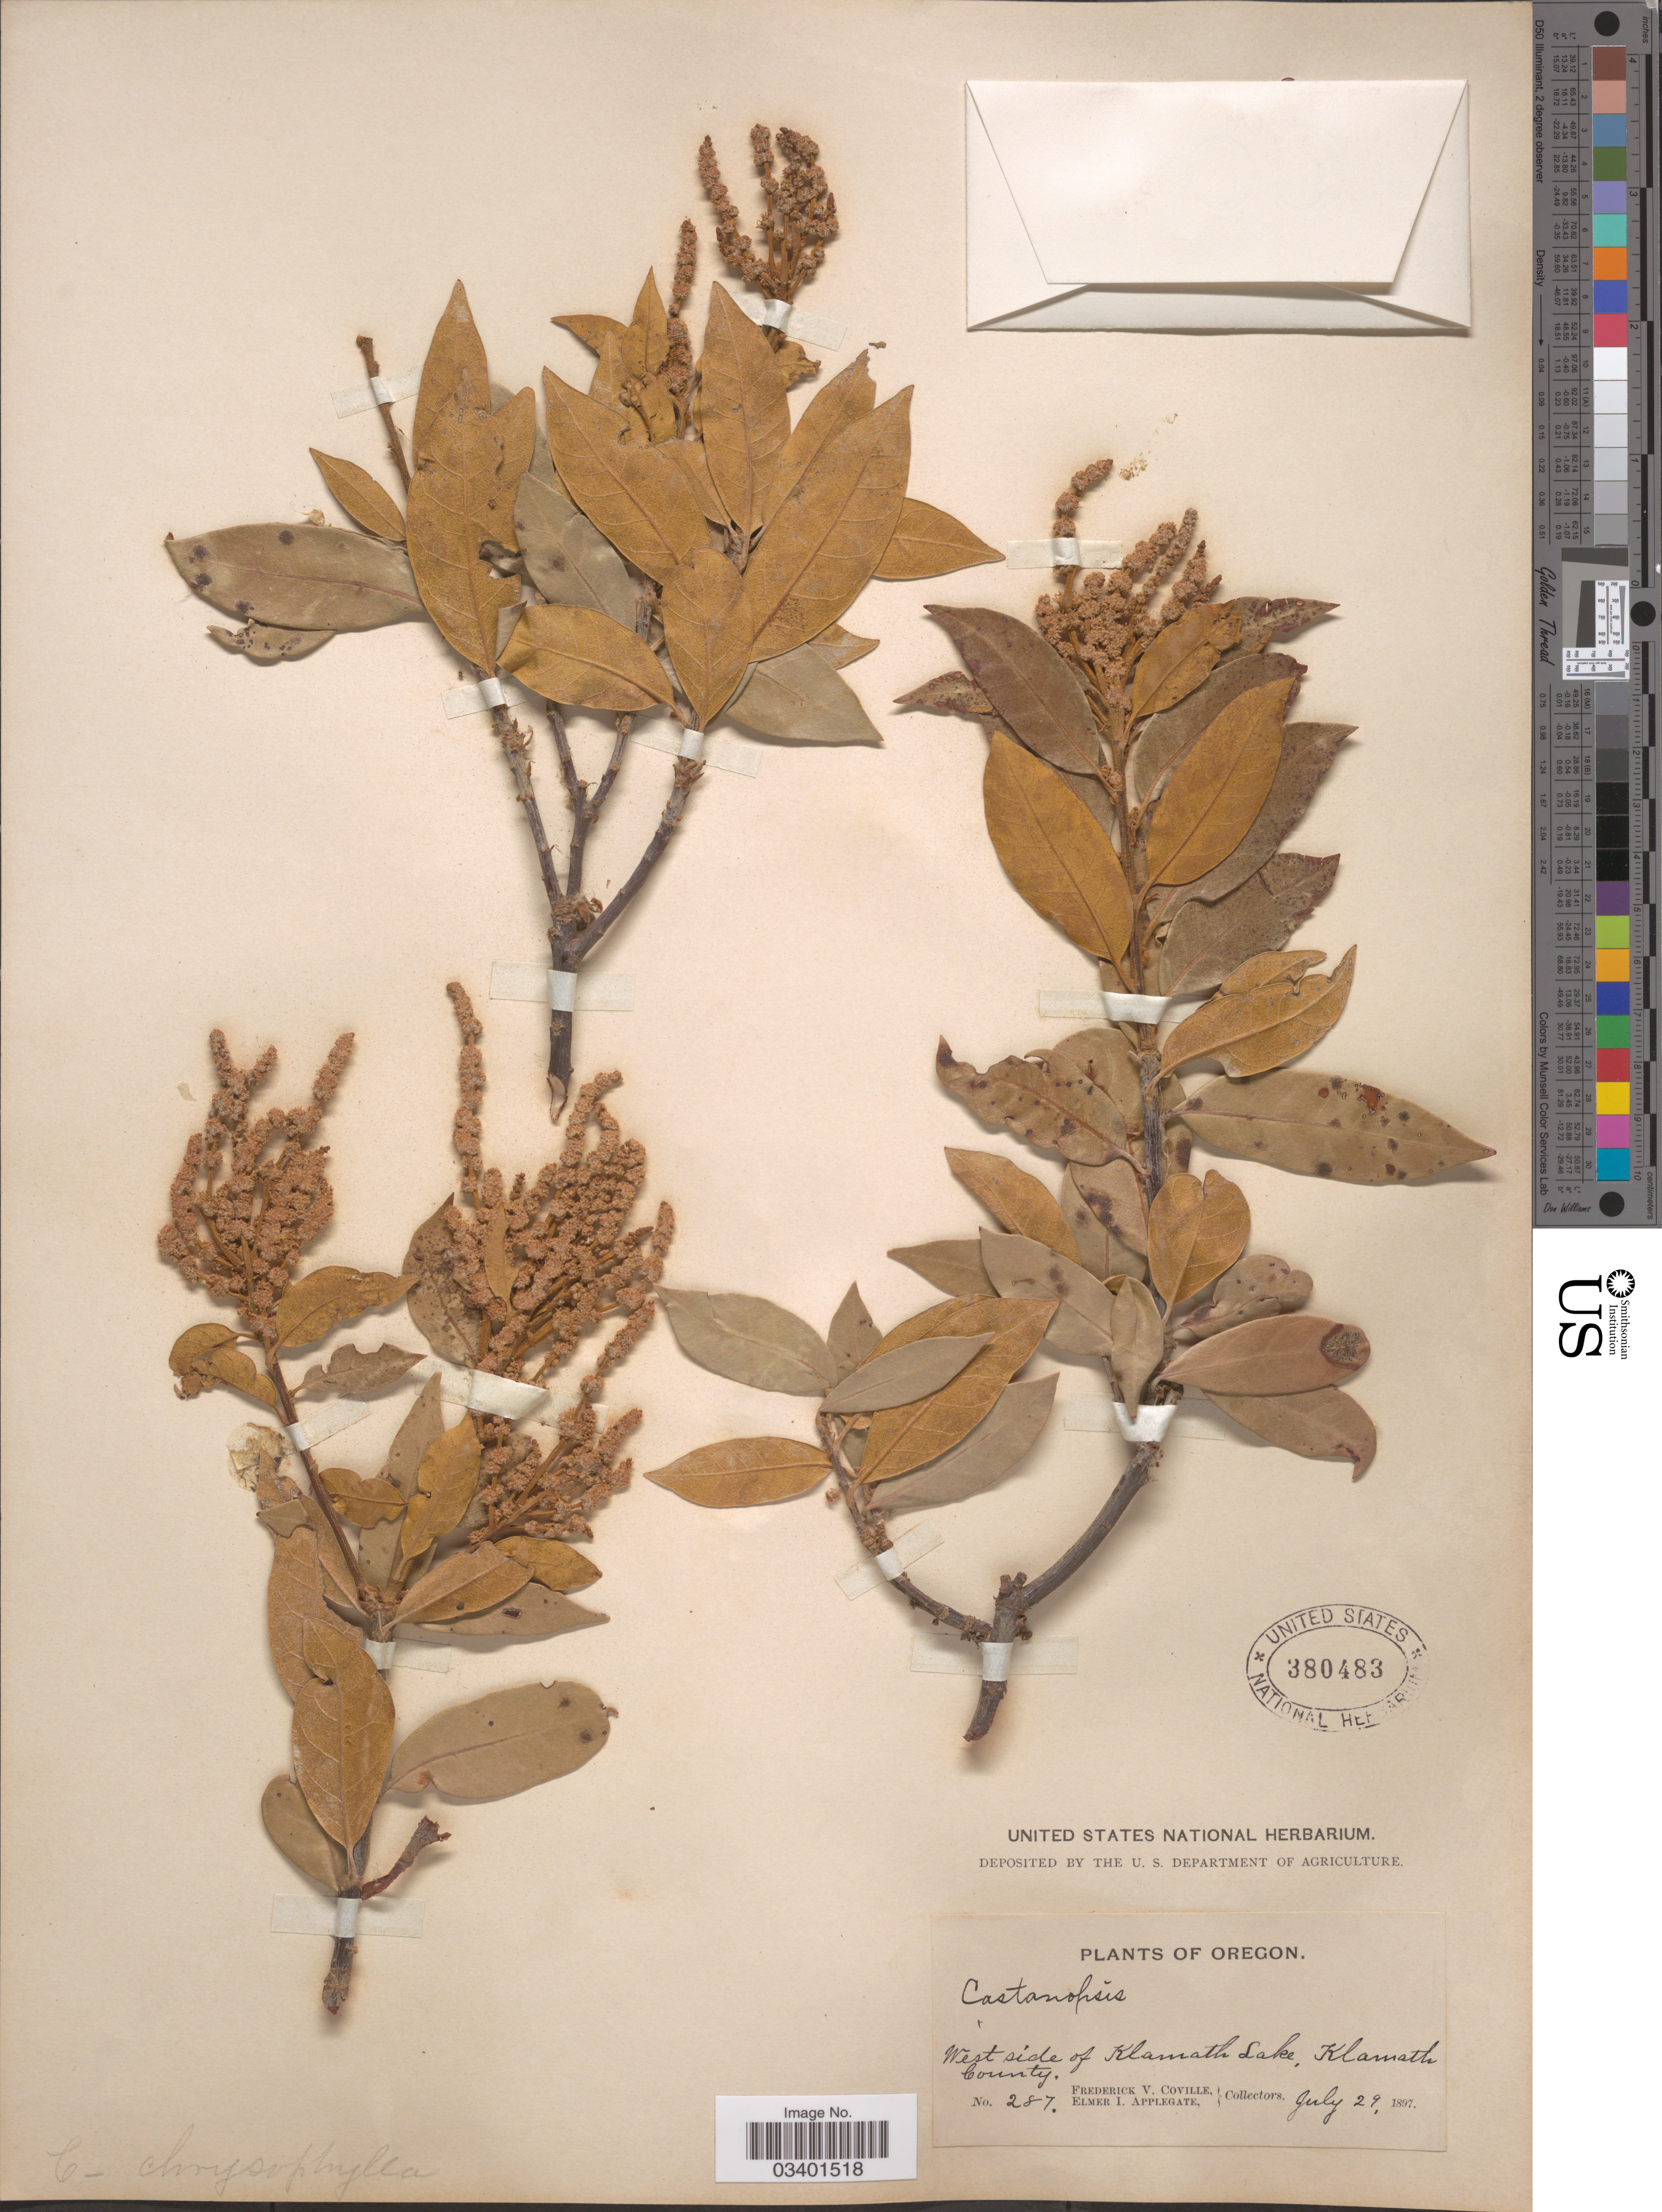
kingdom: Plantae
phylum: Tracheophyta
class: Magnoliopsida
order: Fagales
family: Fagaceae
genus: Chrysolepis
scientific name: Chrysolepis chrysophylla var. minor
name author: (Benth.) A. DC.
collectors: F. V. Coville & E. I. Applegate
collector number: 287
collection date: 1897-07-29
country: United States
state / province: Oregon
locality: West side of Klamath Lake, Klamath County.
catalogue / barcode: US 380483